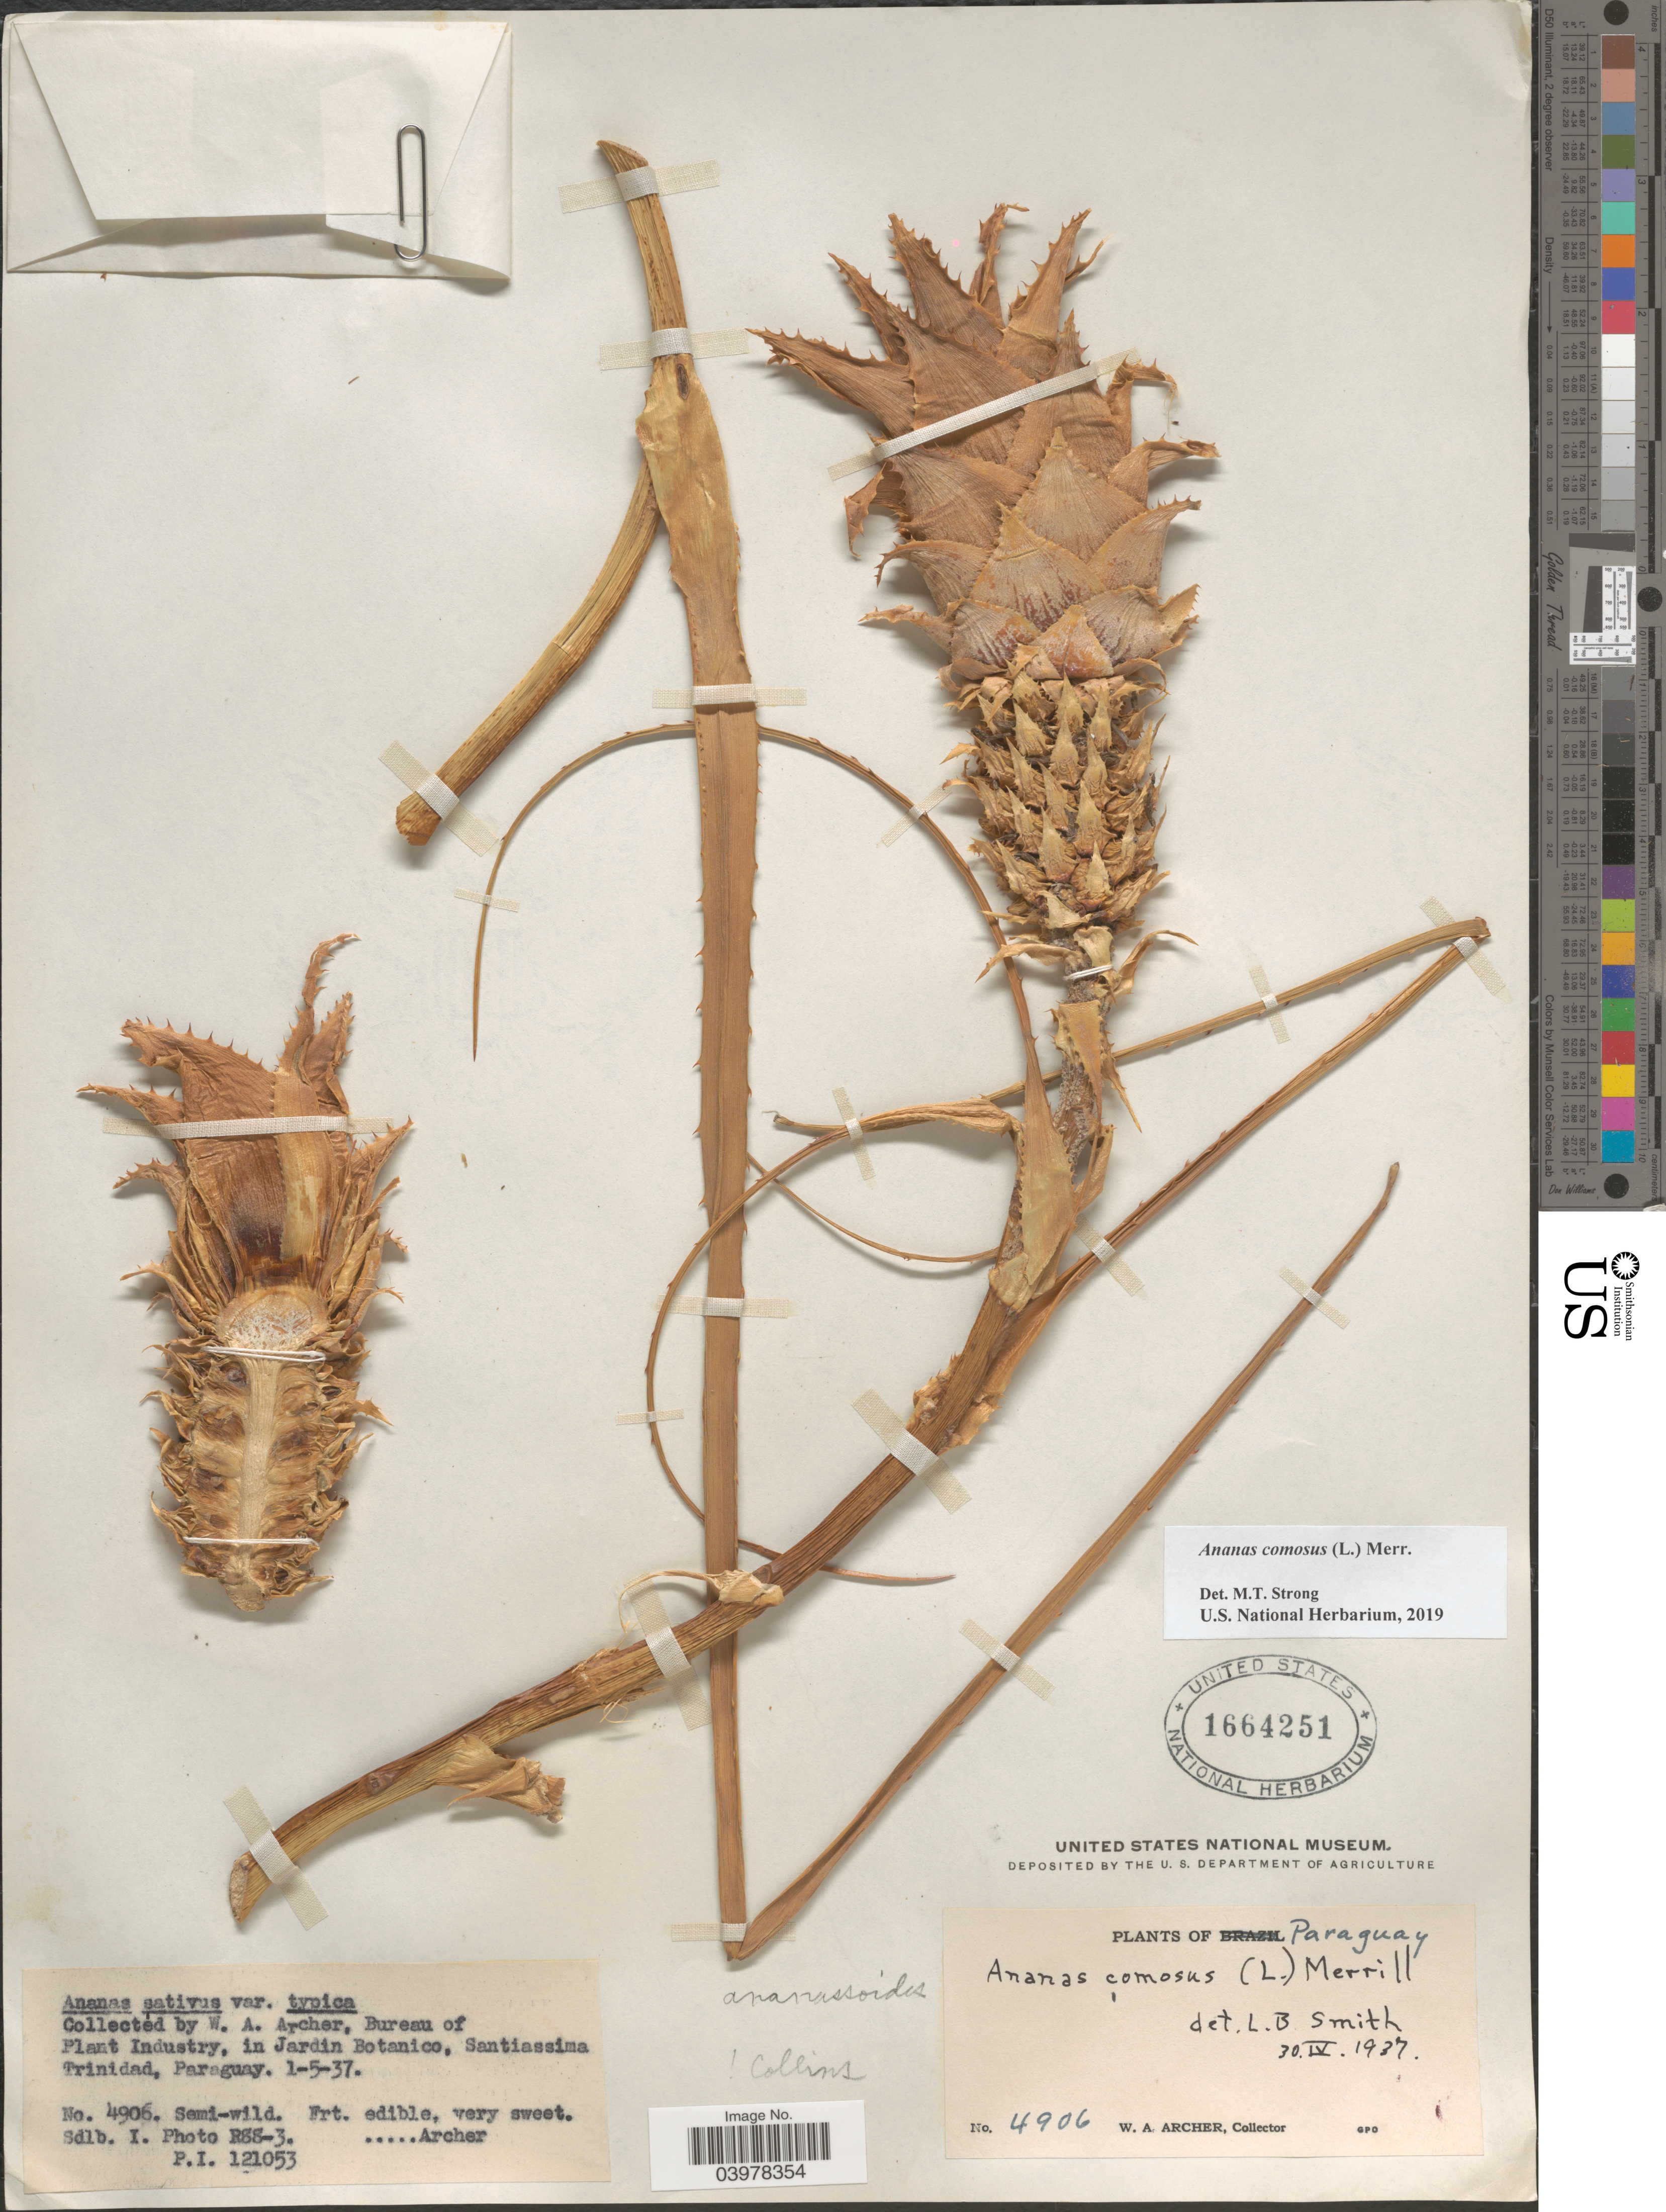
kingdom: Plantae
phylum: Tracheophyta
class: Liliopsida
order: Poales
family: Bromeliaceae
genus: Ananas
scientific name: Ananas comosus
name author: (L.) Merr.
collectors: W. Archer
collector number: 4906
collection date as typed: Transcribed d/m/y: 1/5/37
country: Paraguay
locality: In Jardin Botanico, Santiassima Trinidad.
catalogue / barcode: US 1664251